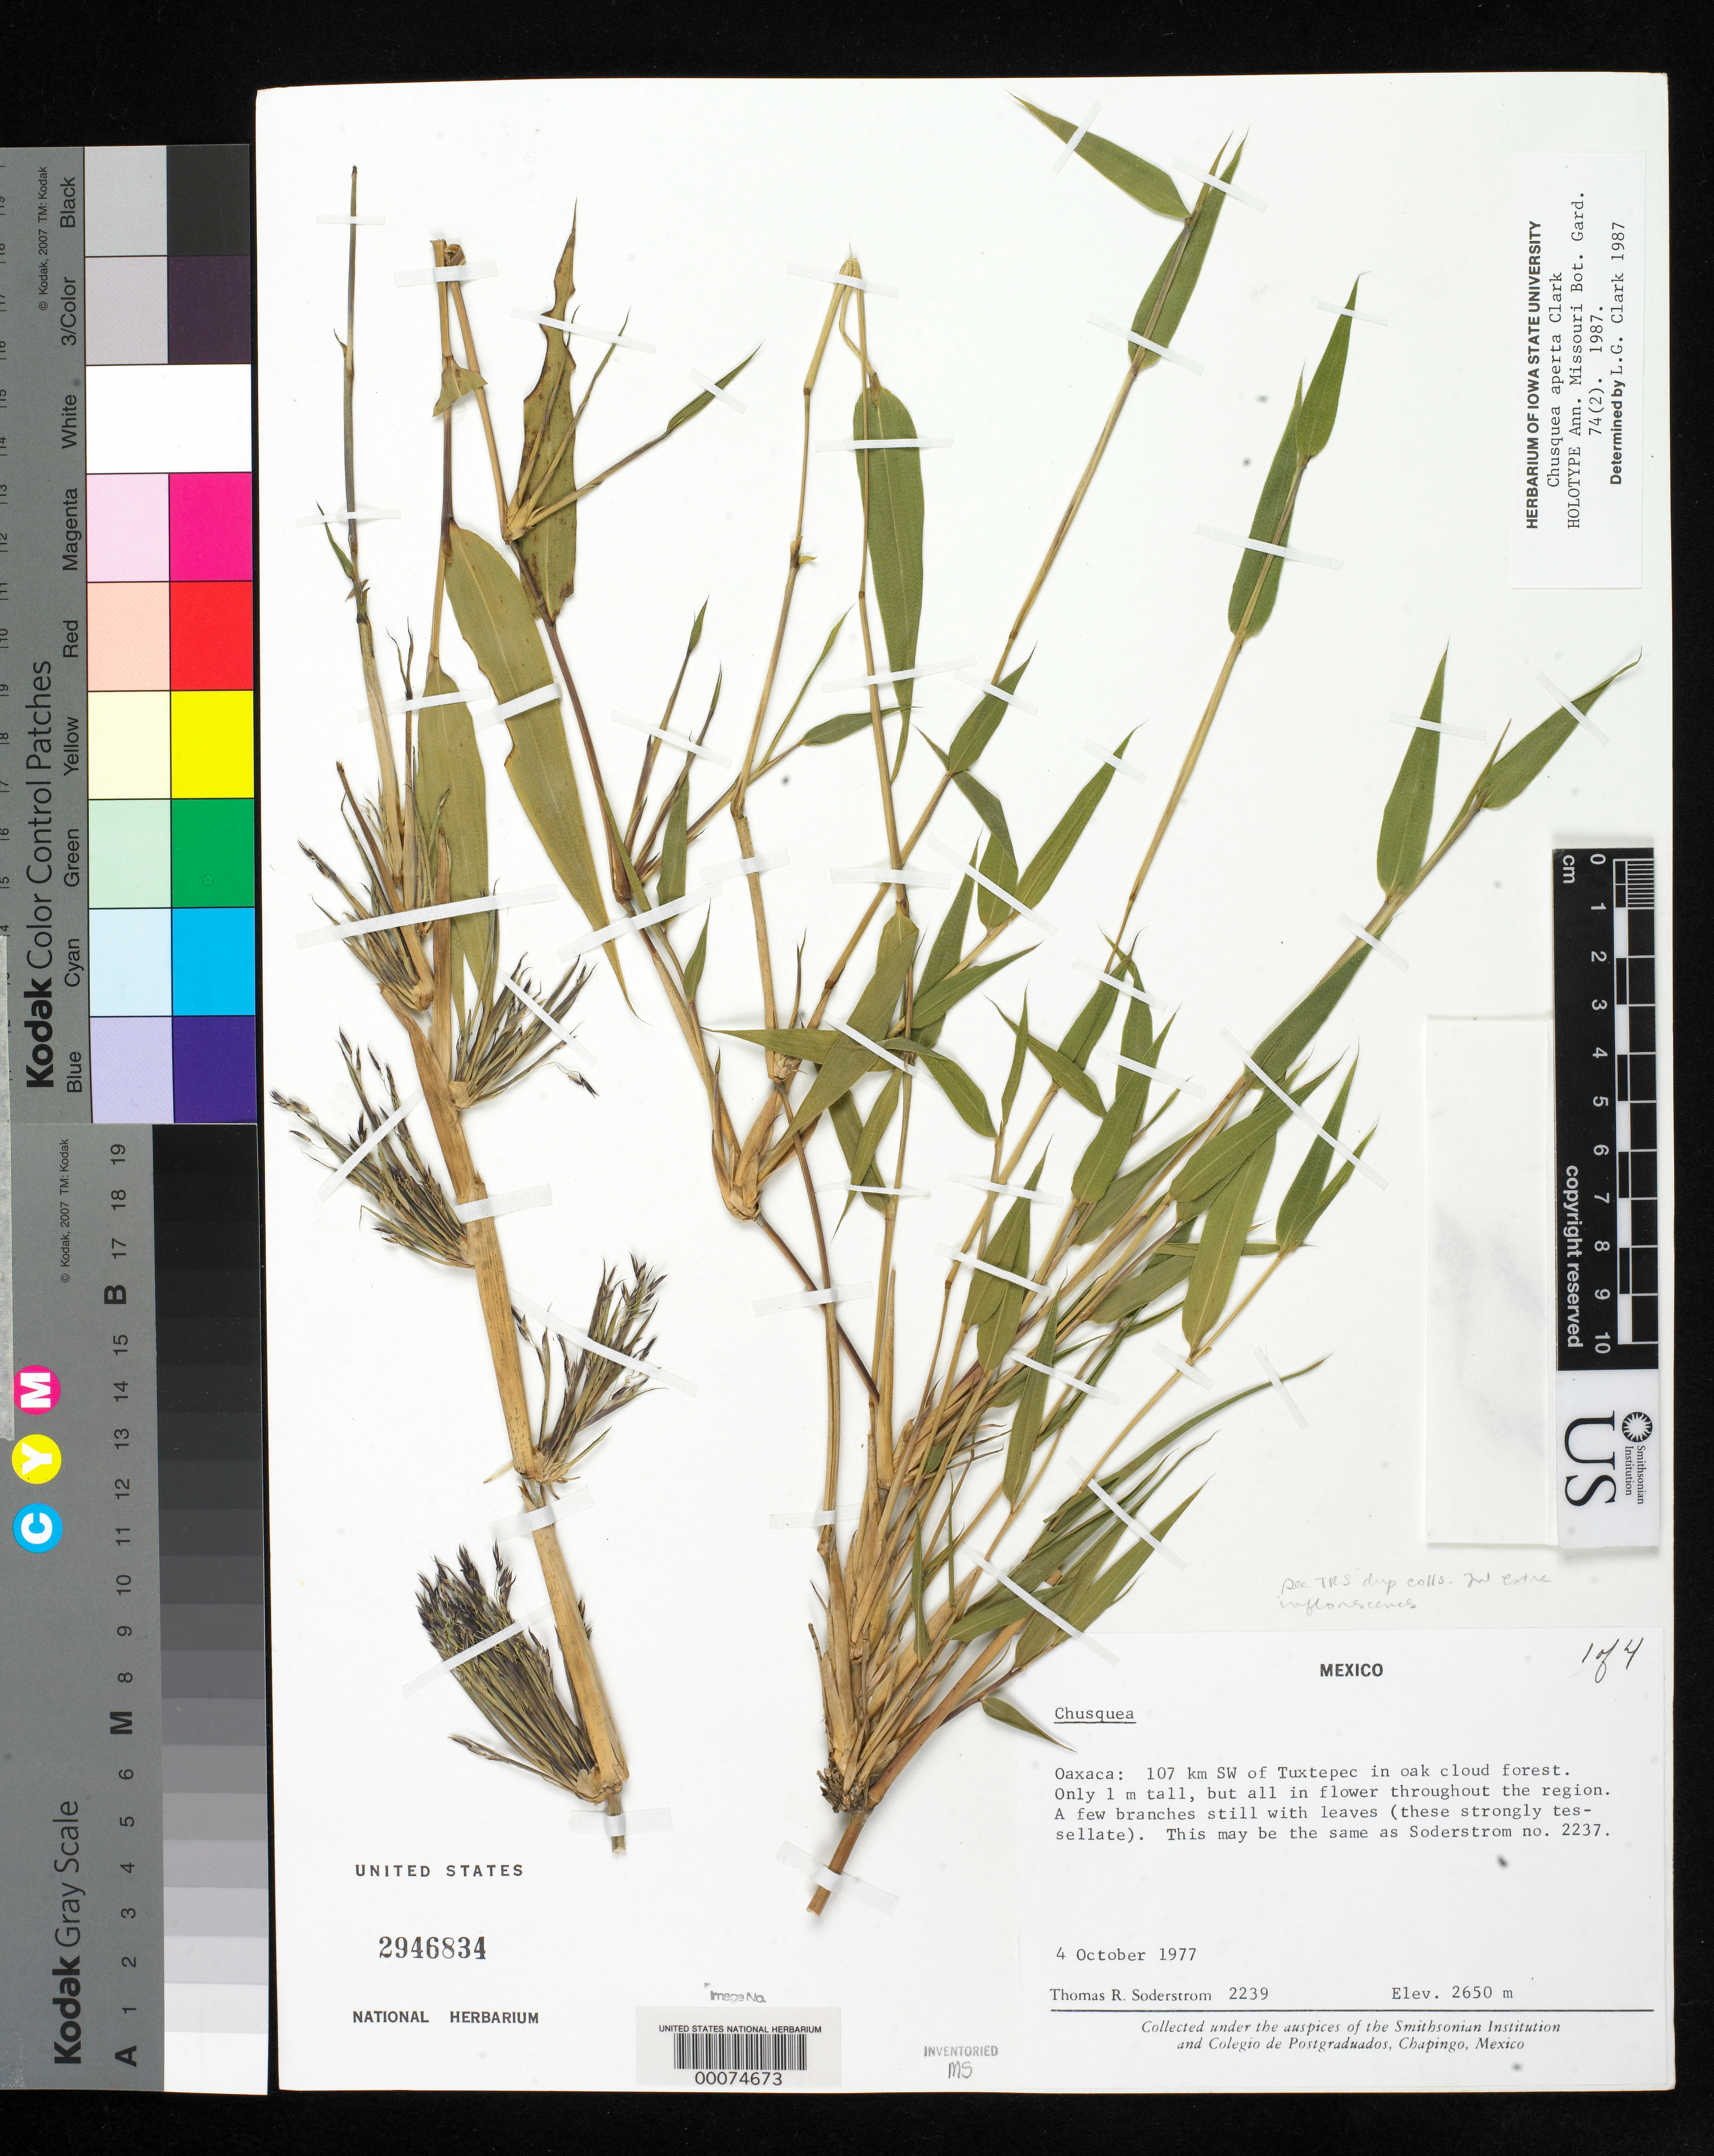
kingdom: Plantae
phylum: Tracheophyta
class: Liliopsida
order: Poales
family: Poaceae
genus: Chusquea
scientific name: Chusquea aperta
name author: L.G. Clark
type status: Holotype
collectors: T. R. Soderstrom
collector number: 2239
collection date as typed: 04 Oct 1977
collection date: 1977-10-04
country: Mexico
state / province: Oaxaca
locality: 107 km SW of Tuxtepec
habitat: In oak cloud forest.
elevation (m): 2650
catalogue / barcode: US 2946834